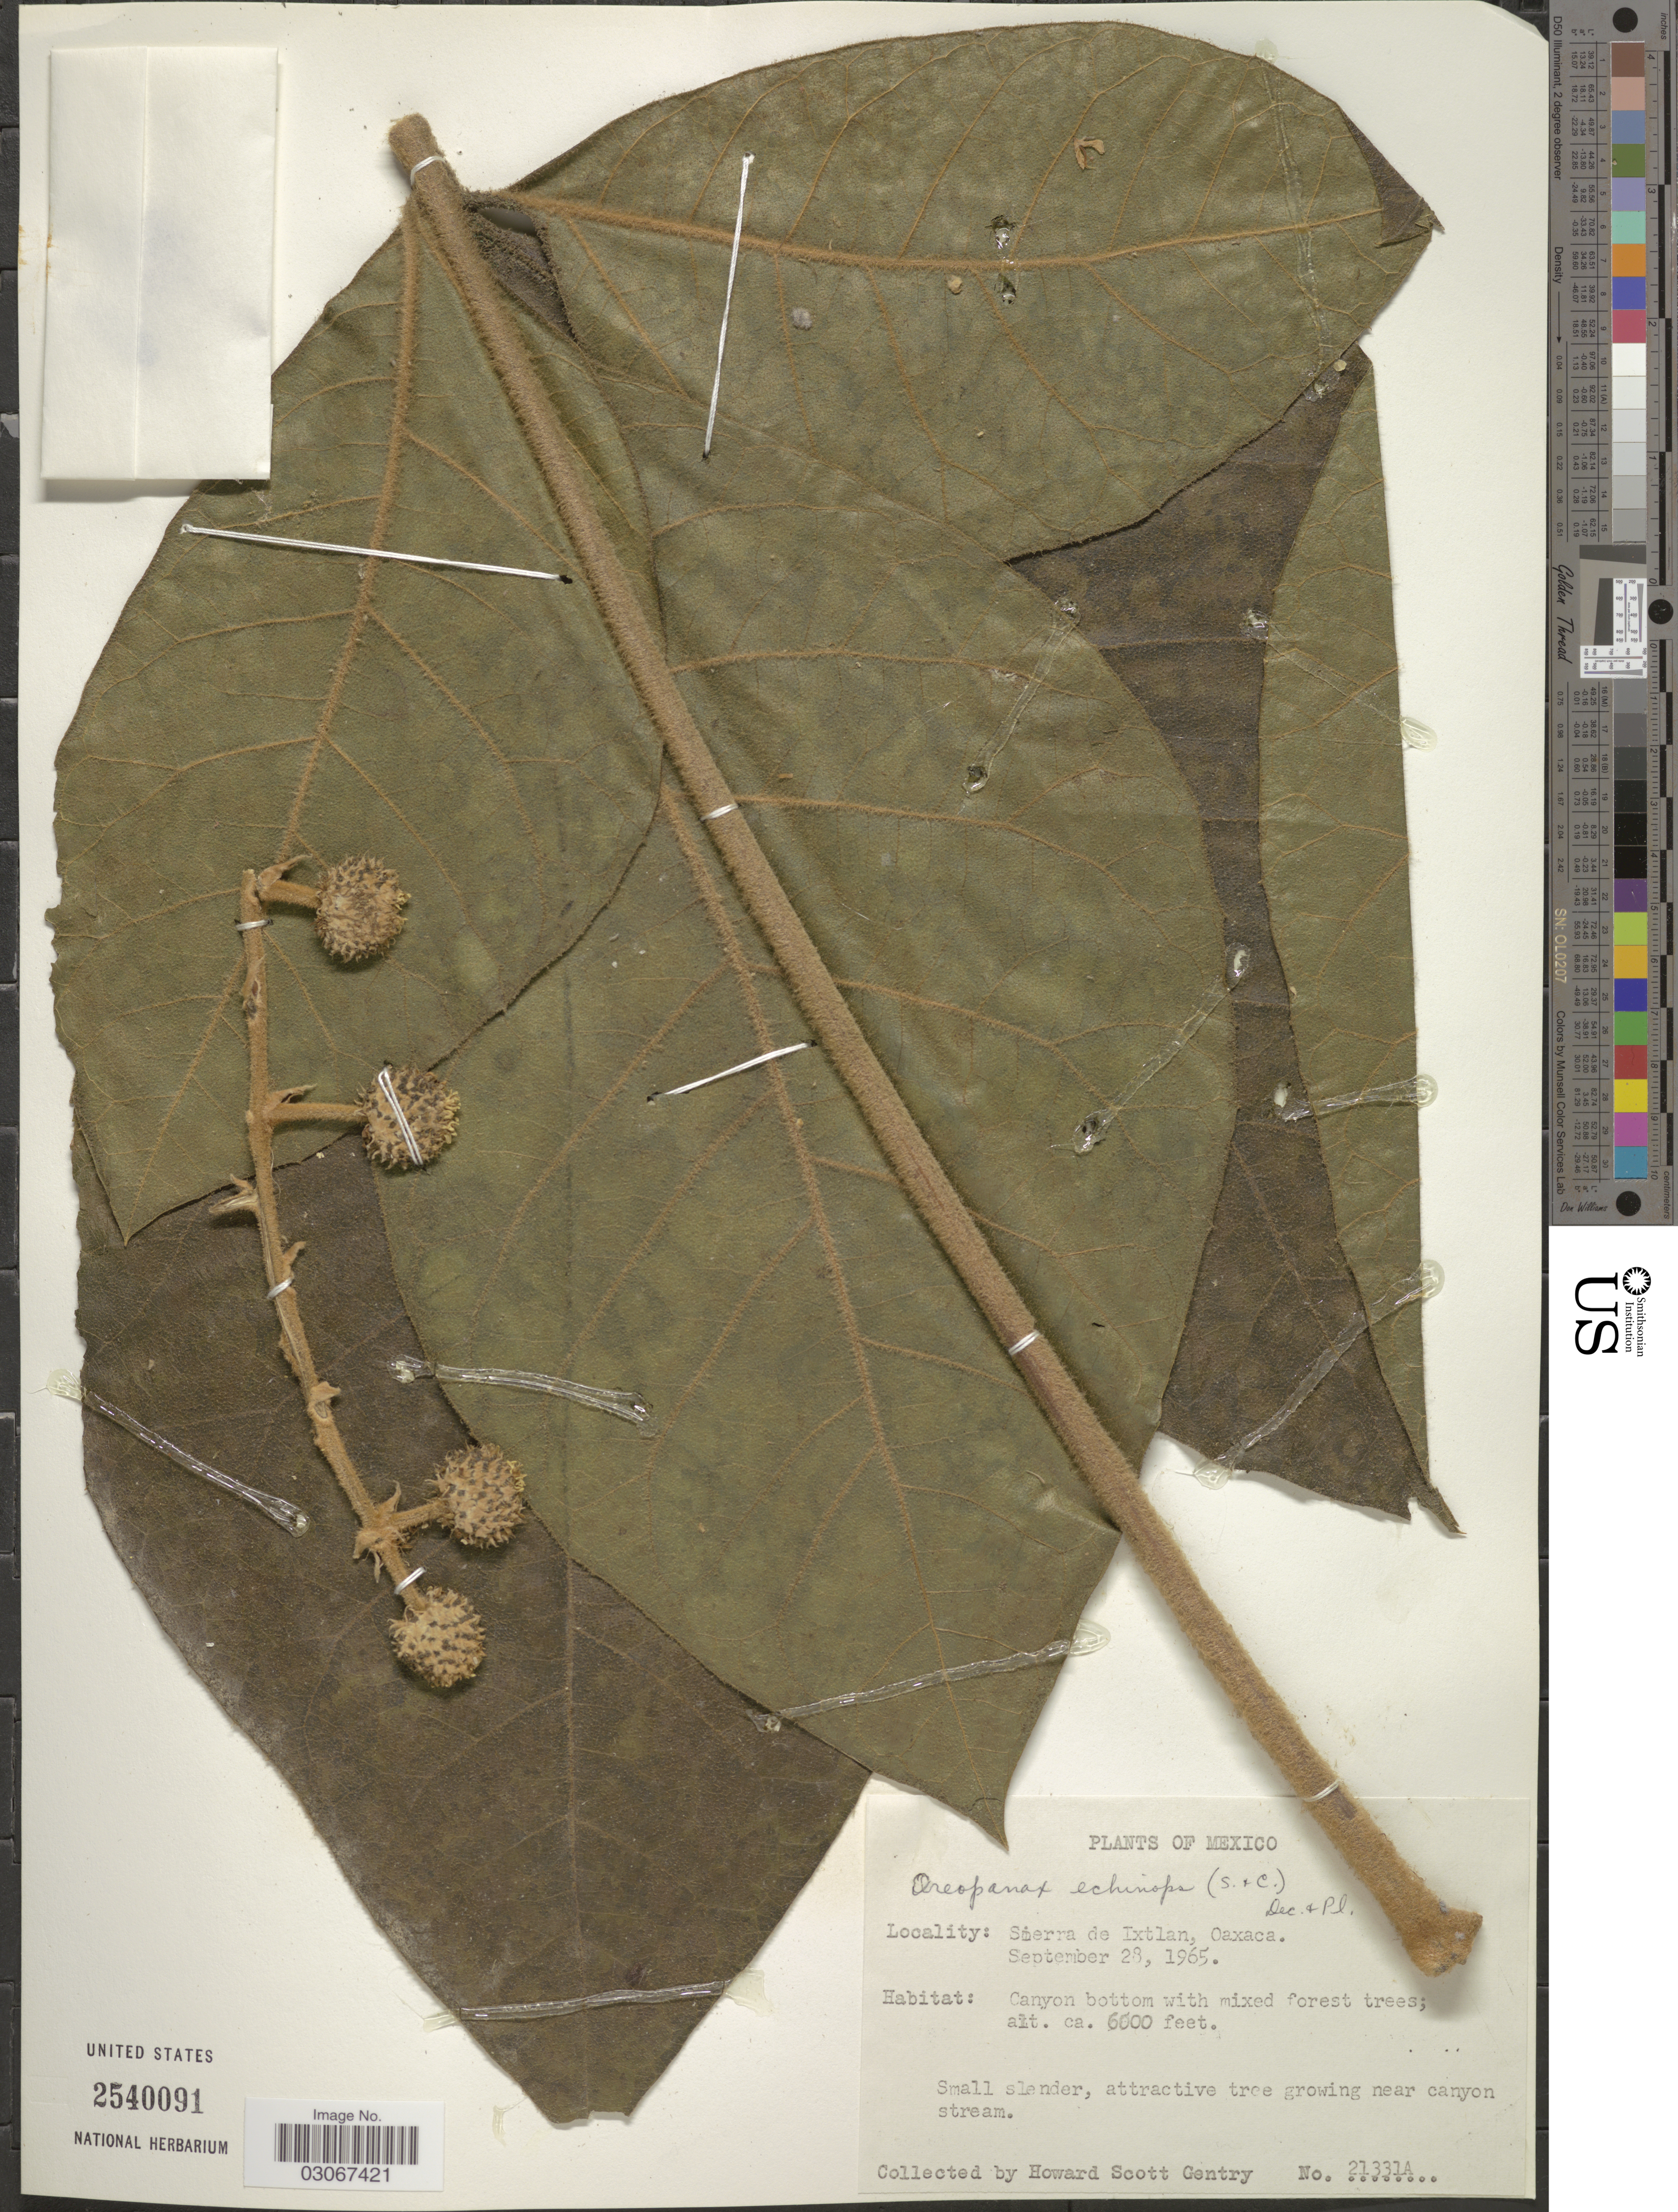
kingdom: Plantae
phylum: Tracheophyta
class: Magnoliopsida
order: Apiales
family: Araliaceae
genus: Oreopanax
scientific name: Oreopanax echinops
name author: (Schltdl. & Cham.) Decne. & Planch.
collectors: H. S. Gentry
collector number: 21331A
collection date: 1965-09-29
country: Mexico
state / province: Oaxaca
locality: Sierra de Ixtlan.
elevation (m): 1829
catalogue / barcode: US 2540091